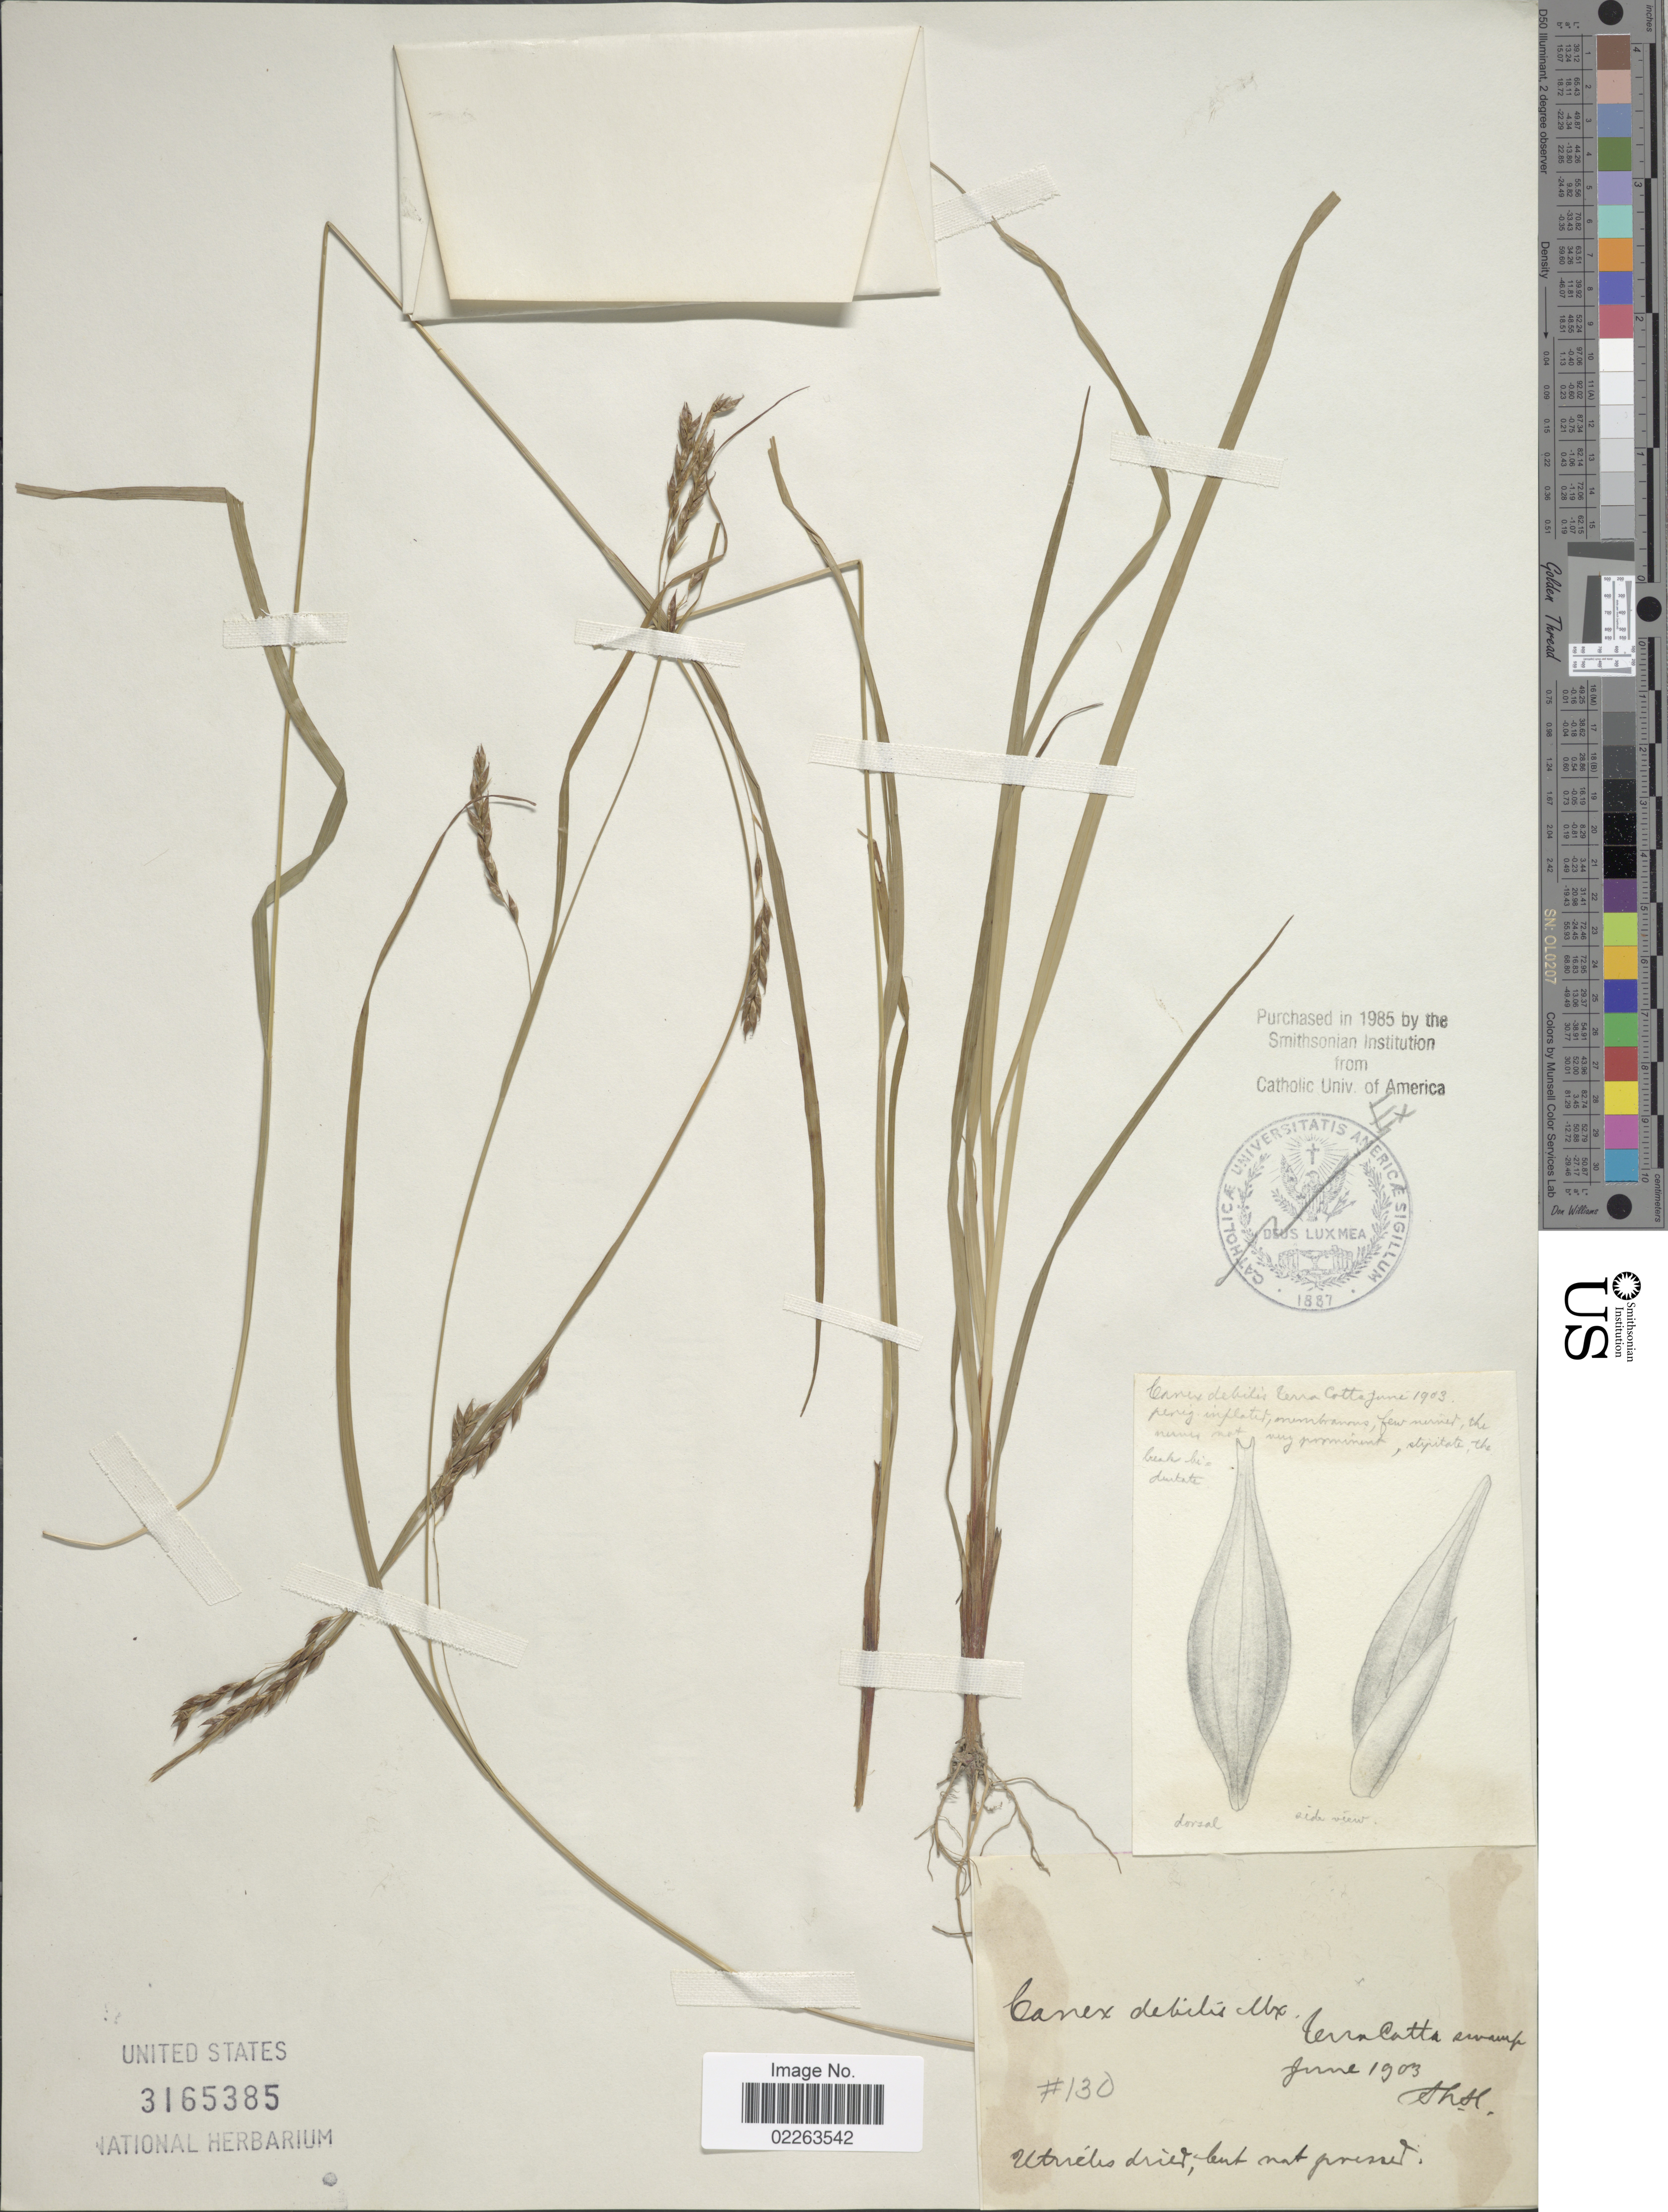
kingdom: Plantae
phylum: Tracheophyta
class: Liliopsida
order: Poales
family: Cyperaceae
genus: Carex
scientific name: Carex debilis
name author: Michx.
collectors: T. Holm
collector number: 130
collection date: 1903-06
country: United States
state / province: District of Columbia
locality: Terra cotta swamp.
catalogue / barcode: US 3165385